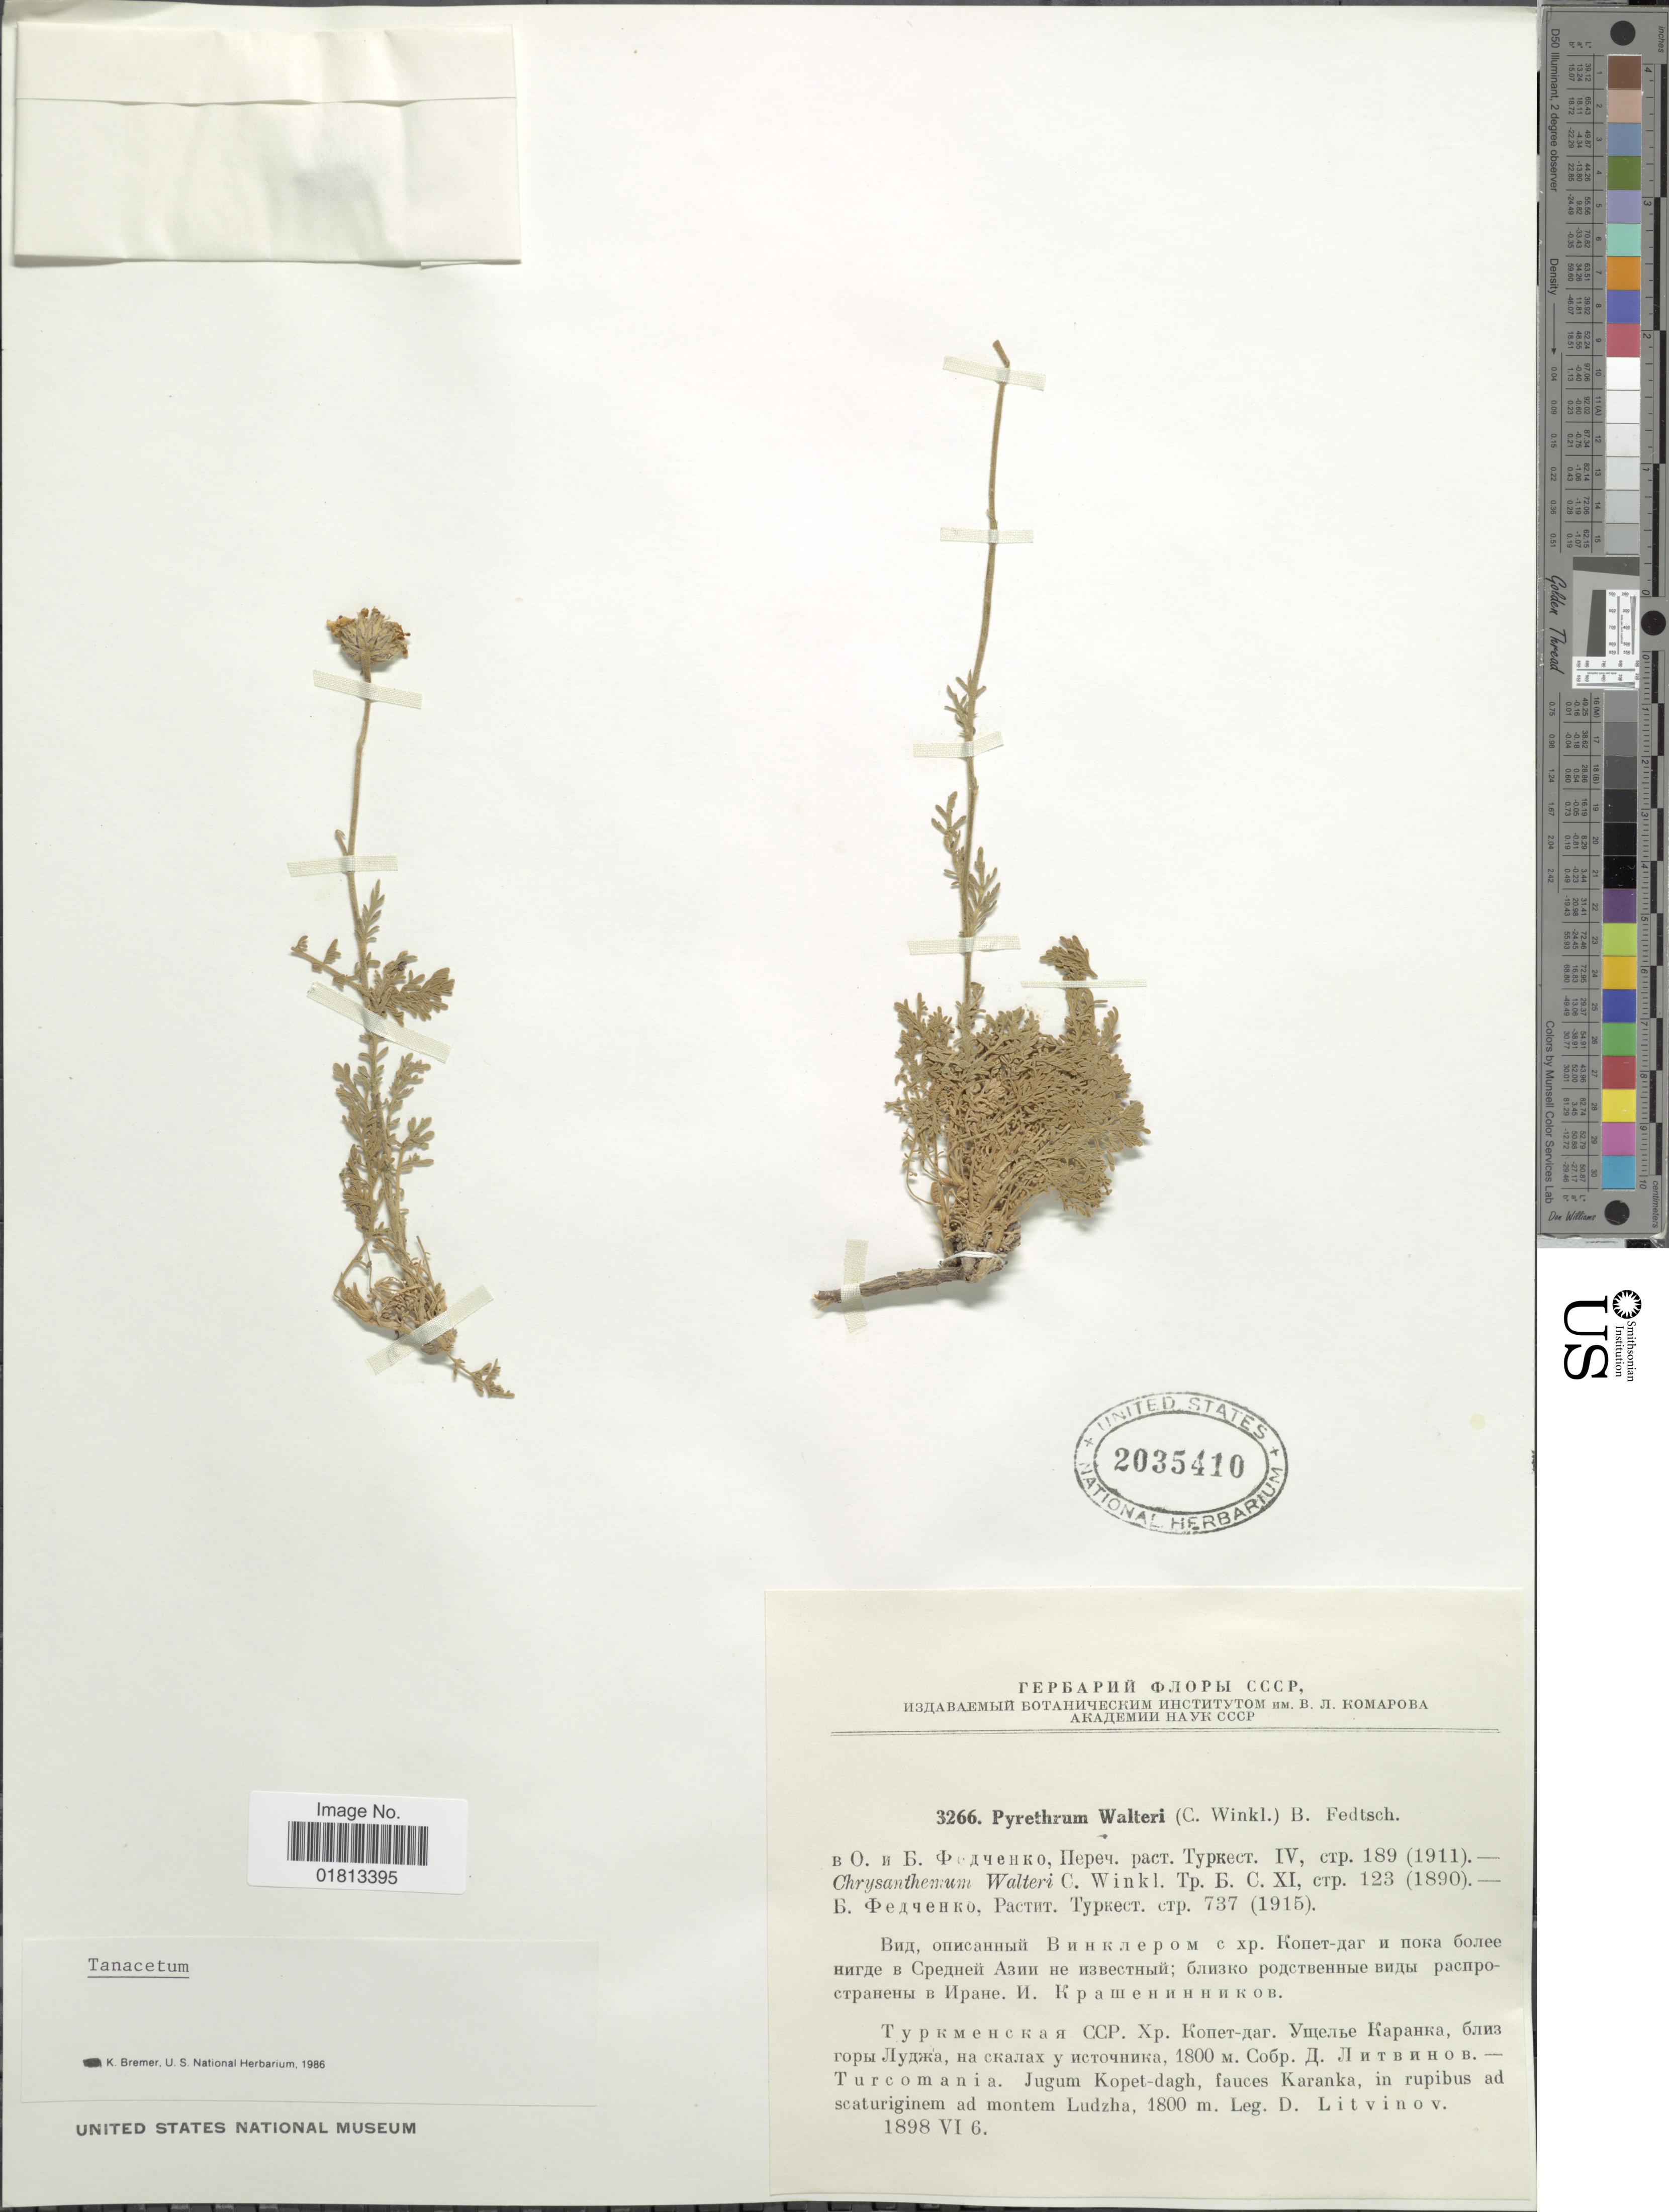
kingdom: Plantae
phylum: Tracheophyta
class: Magnoliopsida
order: Asterales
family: Asteraceae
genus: Tanacetum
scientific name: Tanacetum walteri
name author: (C. Winkl.) B. Fedtsch.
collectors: D. Litvinov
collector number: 3266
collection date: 1898-06-06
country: Turkmenistan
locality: Turcomania, Jugum Kopet-dagh, fauces Karanka, in rupibus ad scaturiginem ad montem Ludzha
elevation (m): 1800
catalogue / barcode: US 2035410